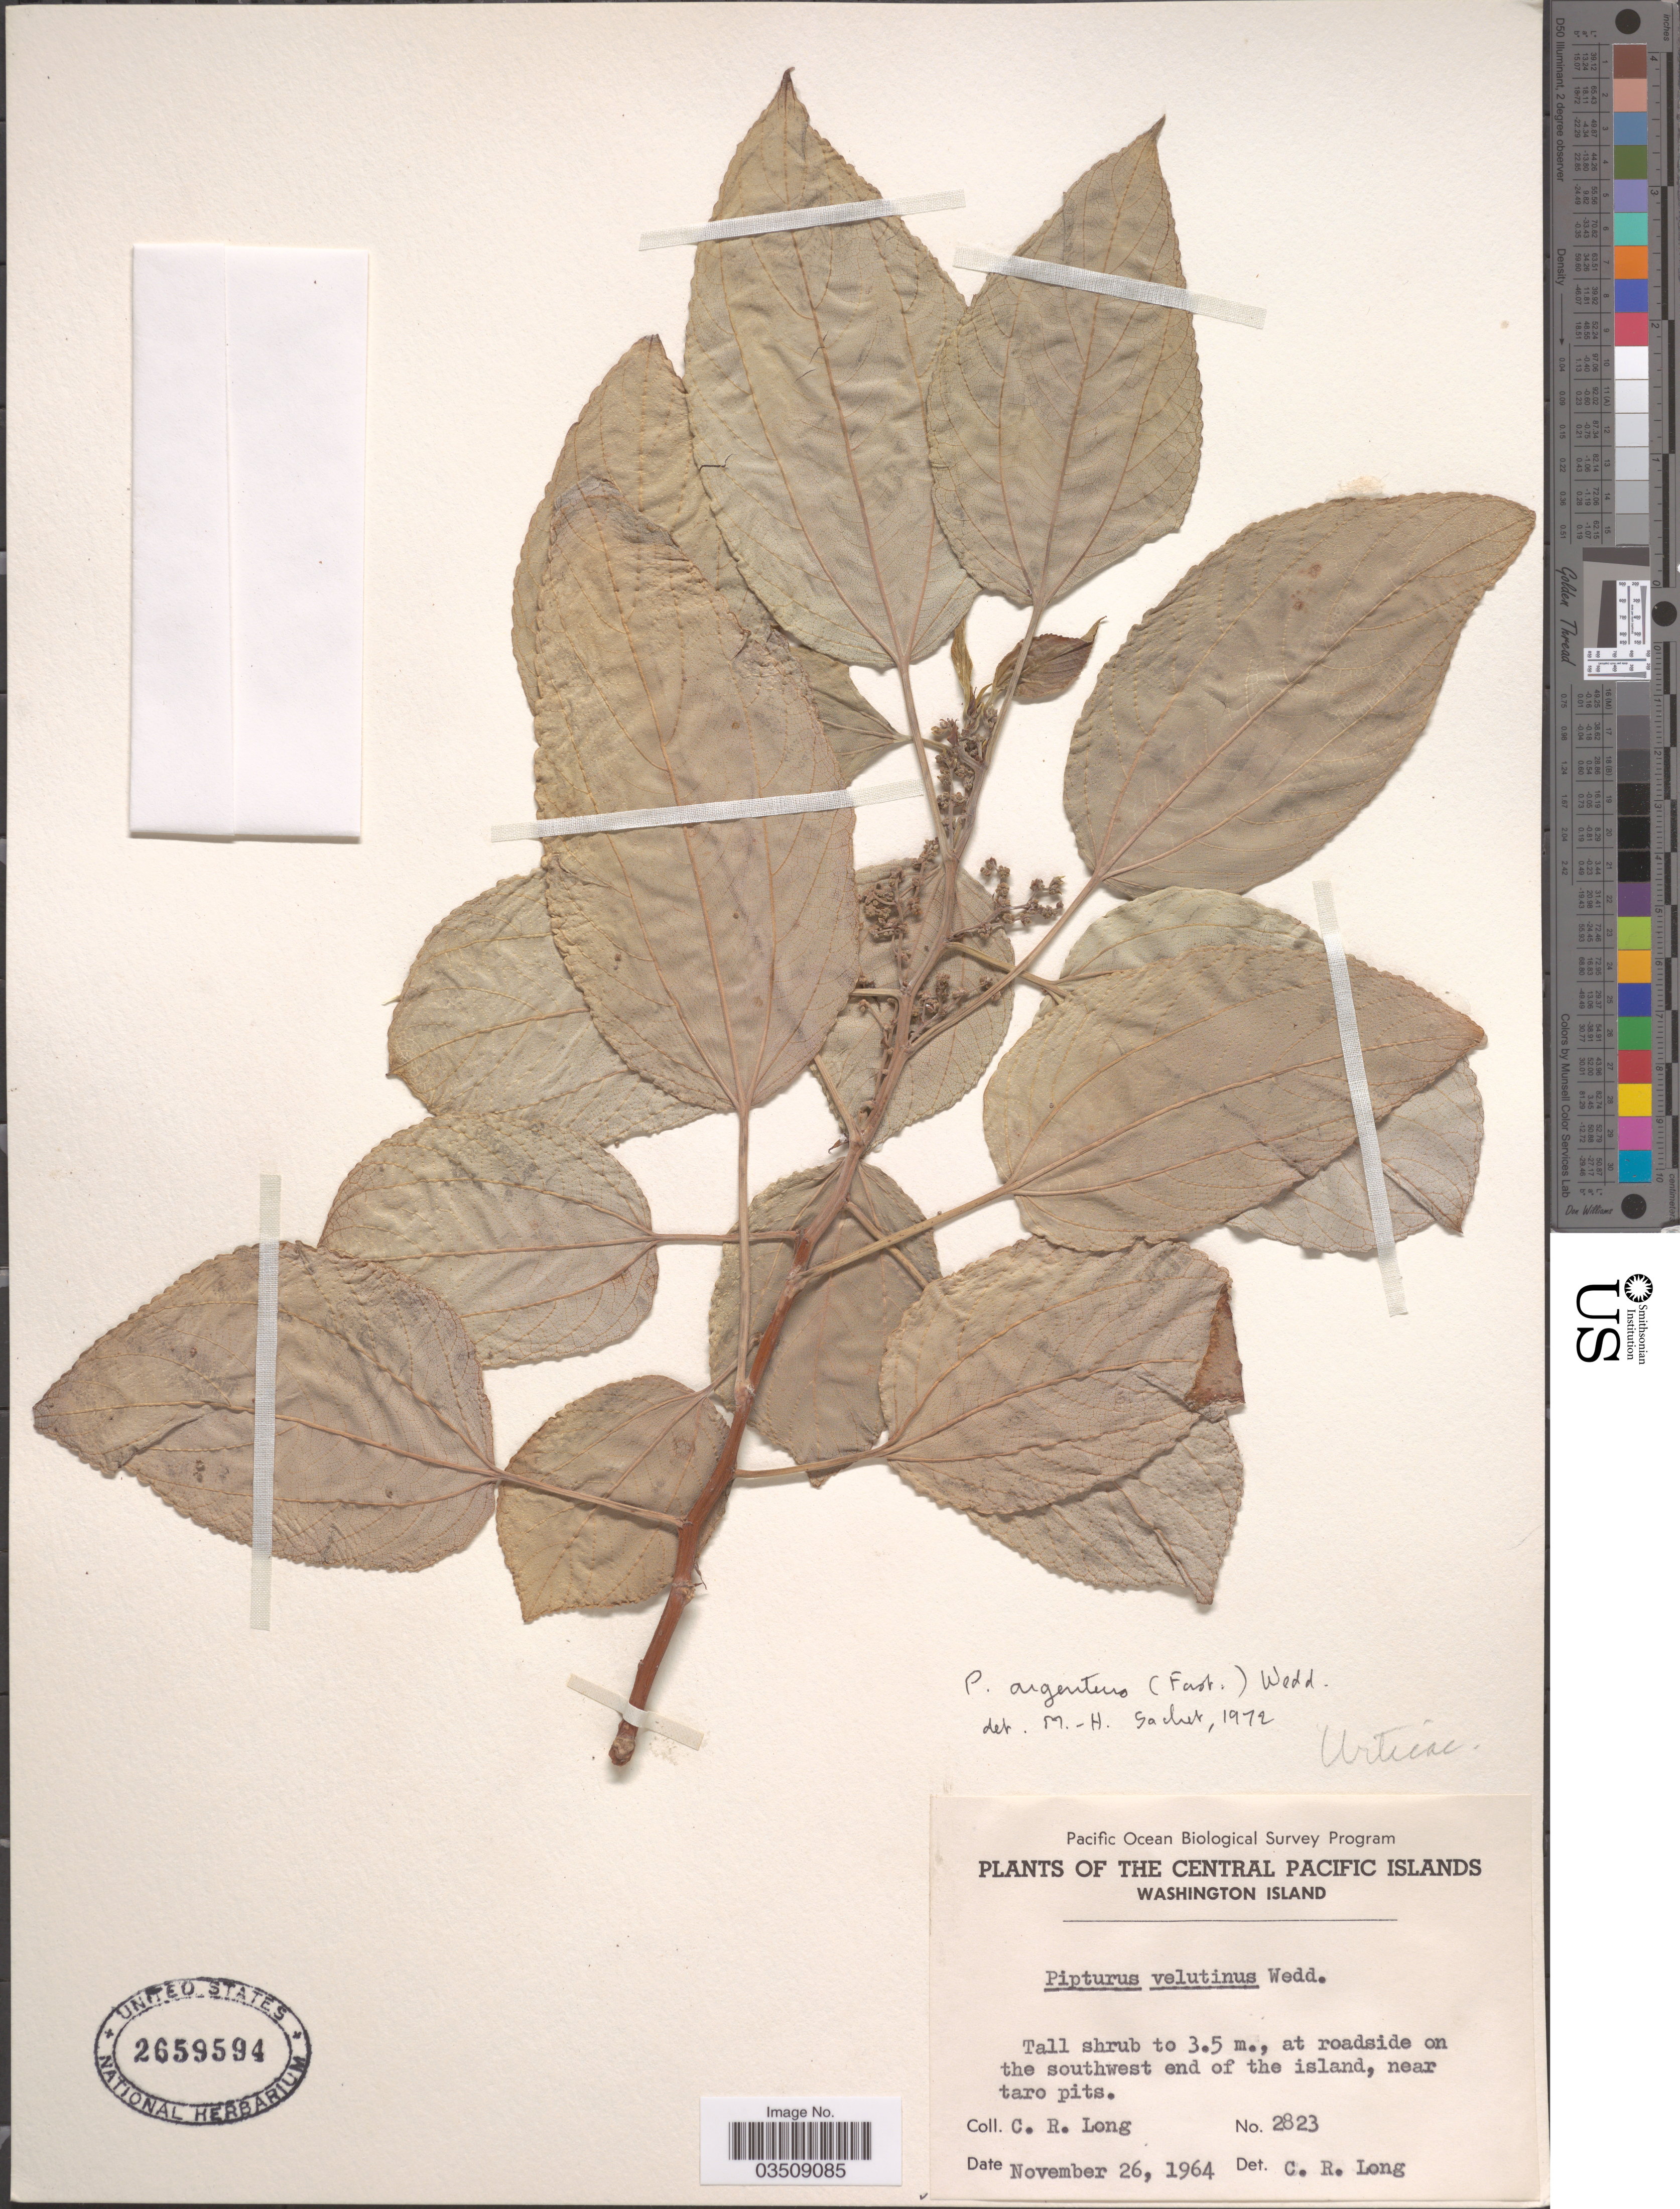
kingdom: Plantae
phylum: Tracheophyta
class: Magnoliopsida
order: Rosales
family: Urticaceae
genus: Pipturus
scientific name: Pipturus argenteus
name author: (G. Forst.) Wedd.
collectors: C. R. Long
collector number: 2823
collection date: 1964-11-26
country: Kiribati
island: Teraina [Washington]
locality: The Central Pacific Islands. Washington Island. At roadside on the southwest end of the island, near taro pits.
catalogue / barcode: US 2659594